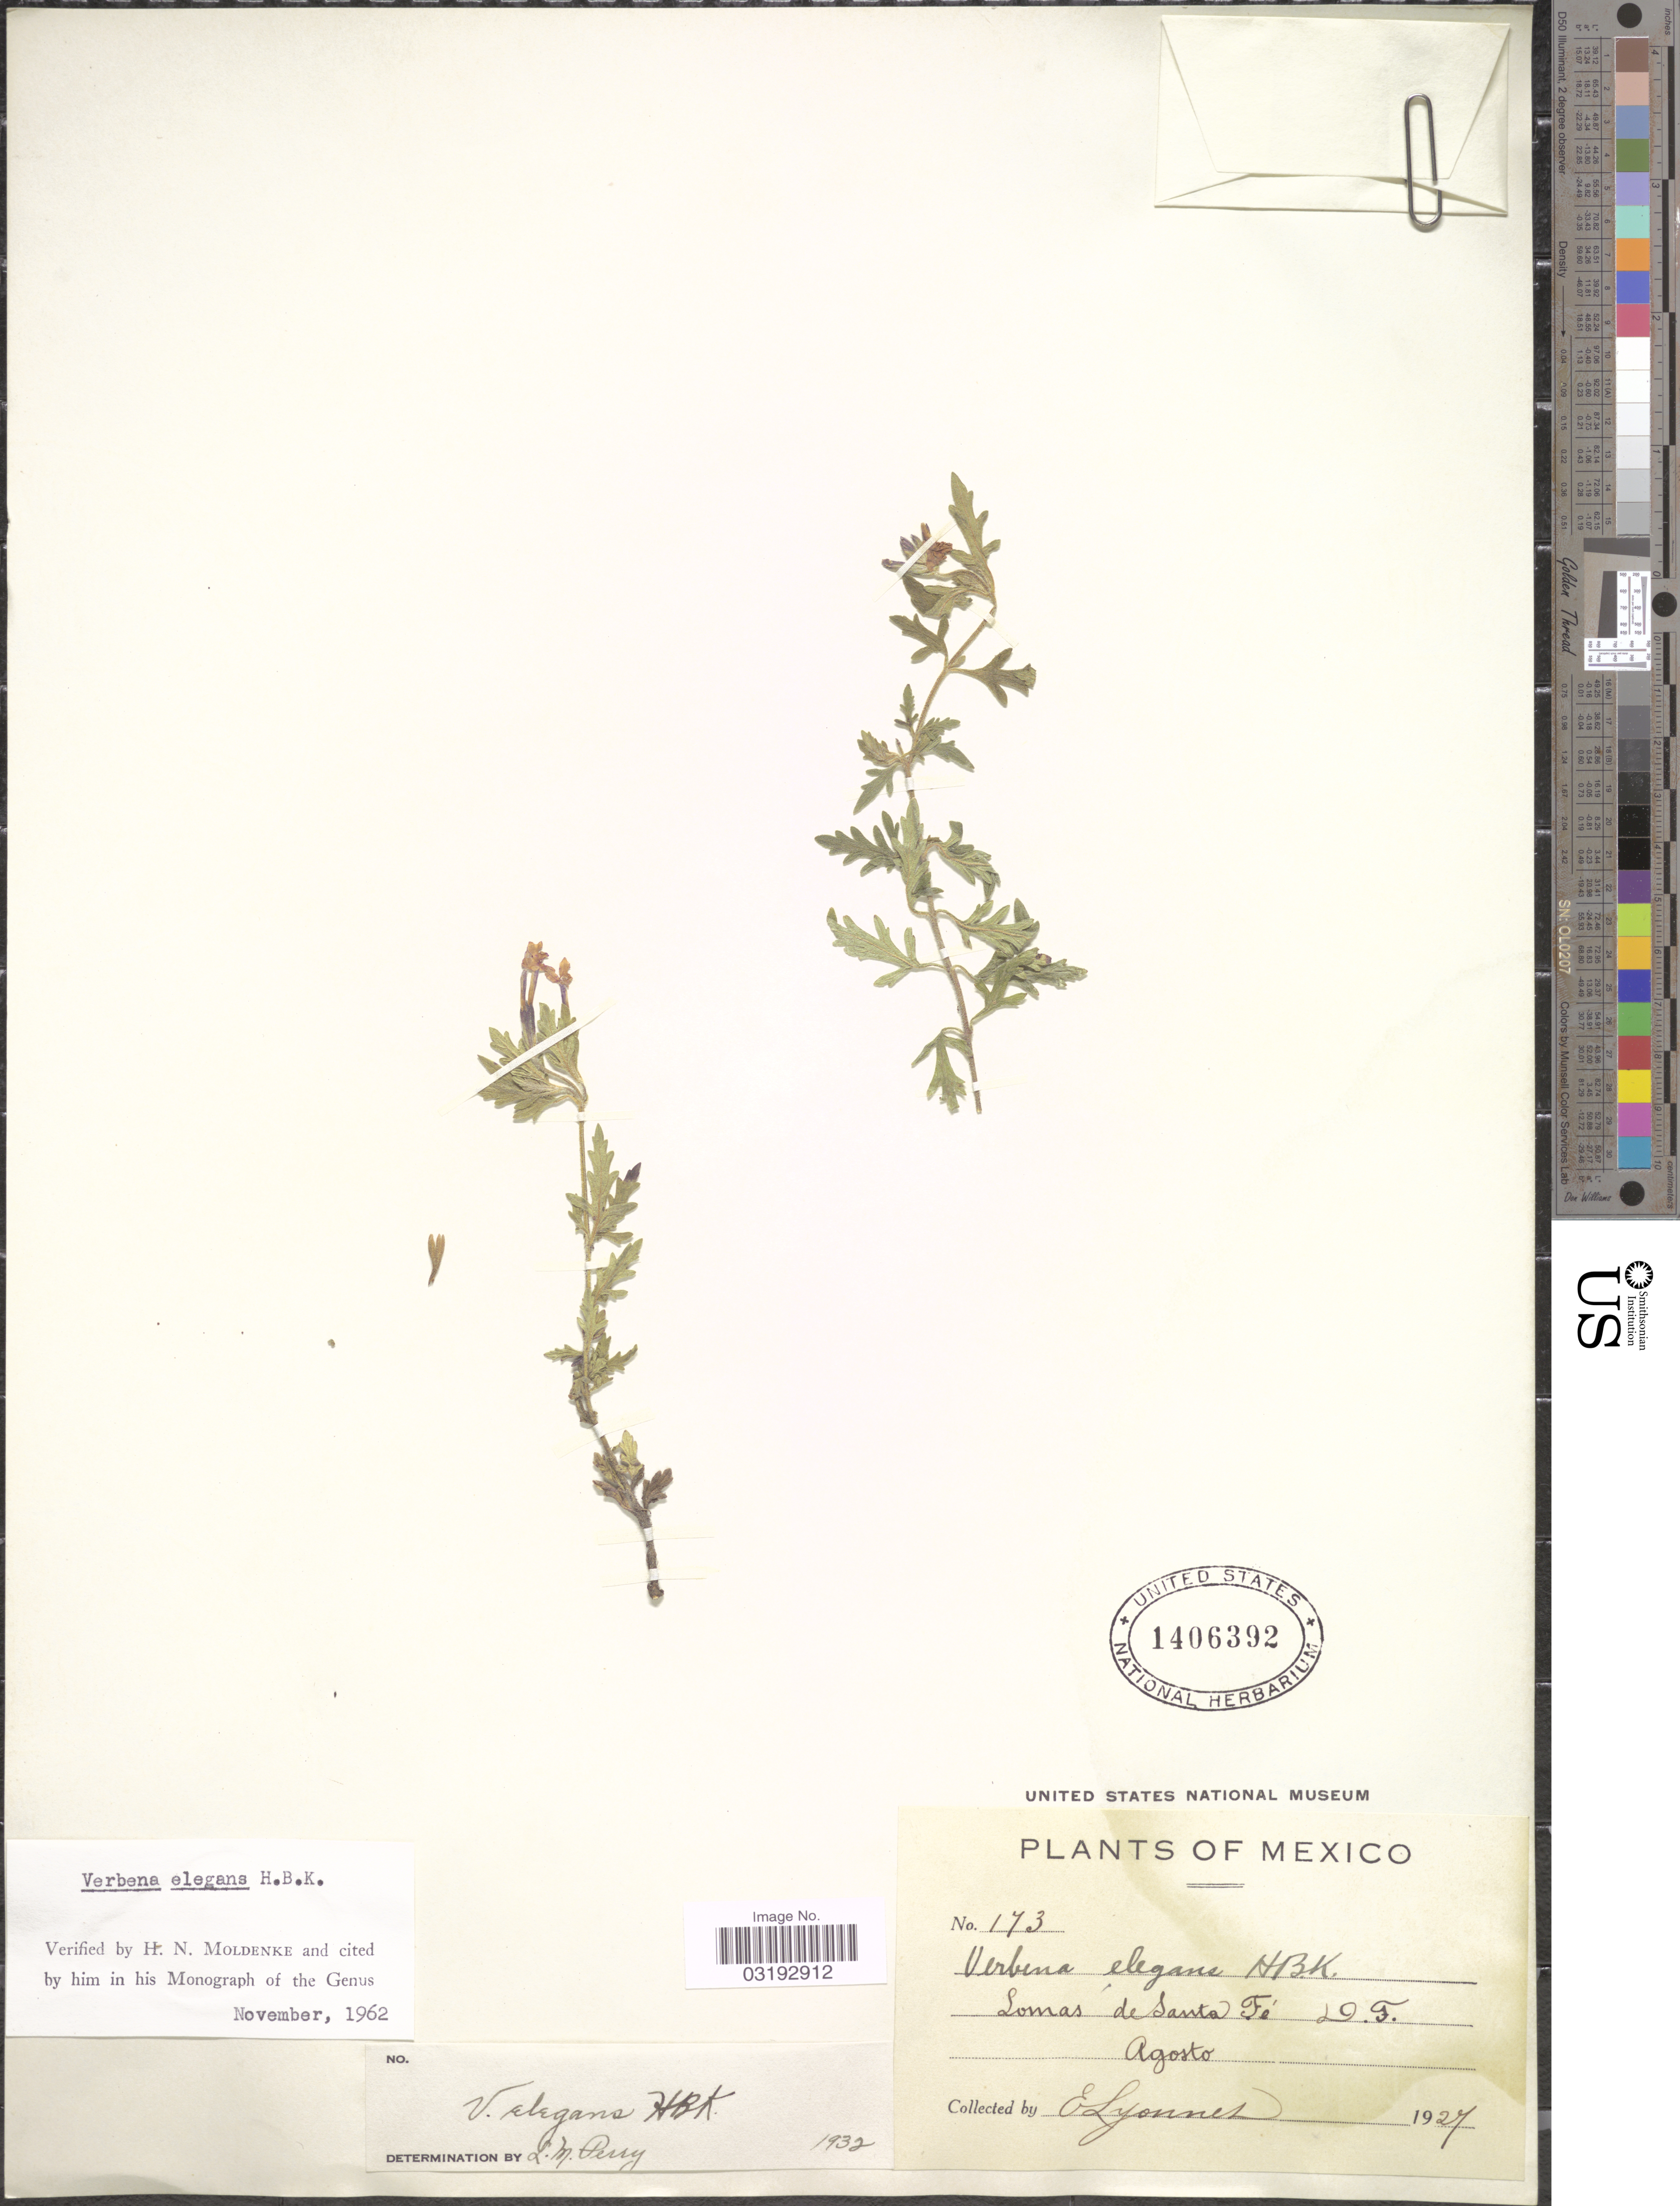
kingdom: Plantae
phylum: Tracheophyta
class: Magnoliopsida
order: Lamiales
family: Verbenaceae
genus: Verbena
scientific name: Verbena elegans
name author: Kunth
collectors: E. Lyonnet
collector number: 173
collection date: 1927-08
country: Mexico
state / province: Distrito Federal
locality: Lomas de Santa Fé.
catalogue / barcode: US 1406392